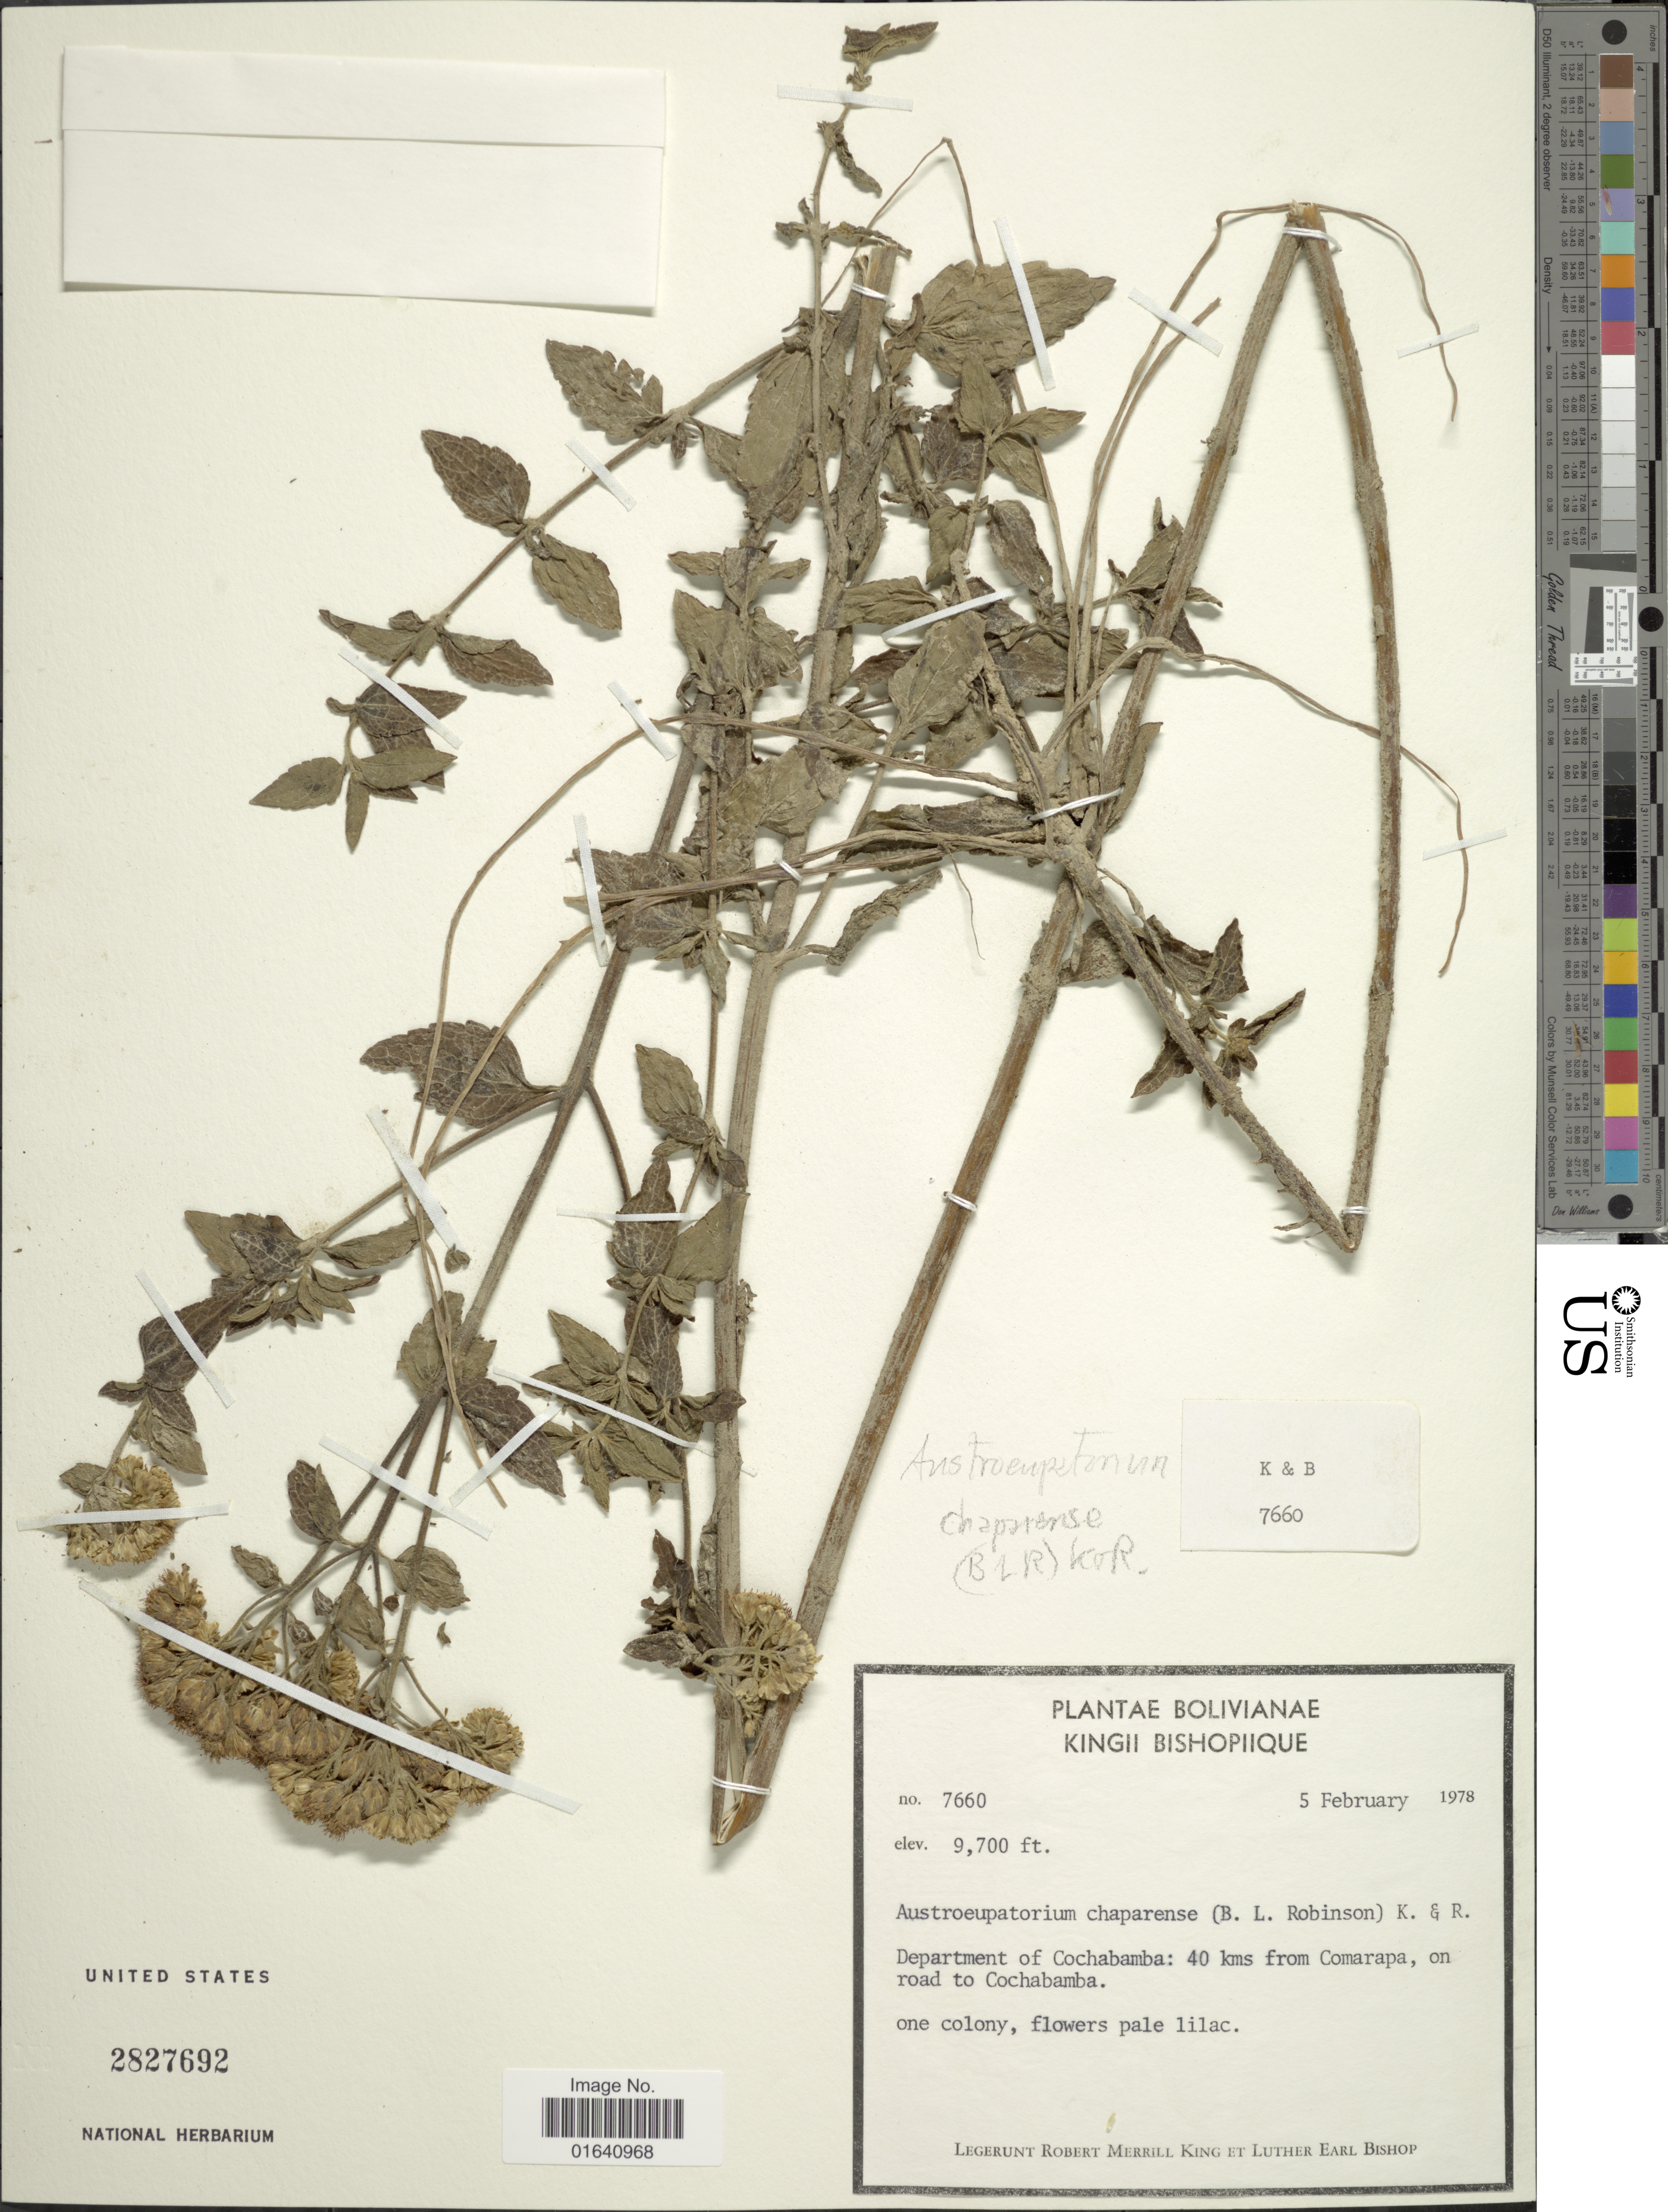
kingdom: Plantae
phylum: Tracheophyta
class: Magnoliopsida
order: Asterales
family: Asteraceae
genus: Austroeupatorium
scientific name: Austroeupatorium chaparense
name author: (B.L. Rob.) R.M. King & H. Rob.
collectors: R. M. King & L. E. Bishop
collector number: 7660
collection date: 1978-02-05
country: Bolivia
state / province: Cochabamba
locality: Department of Cochabamba: 40 kms from Comarapa, on road to Cochabamba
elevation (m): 2957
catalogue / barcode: US 2827692